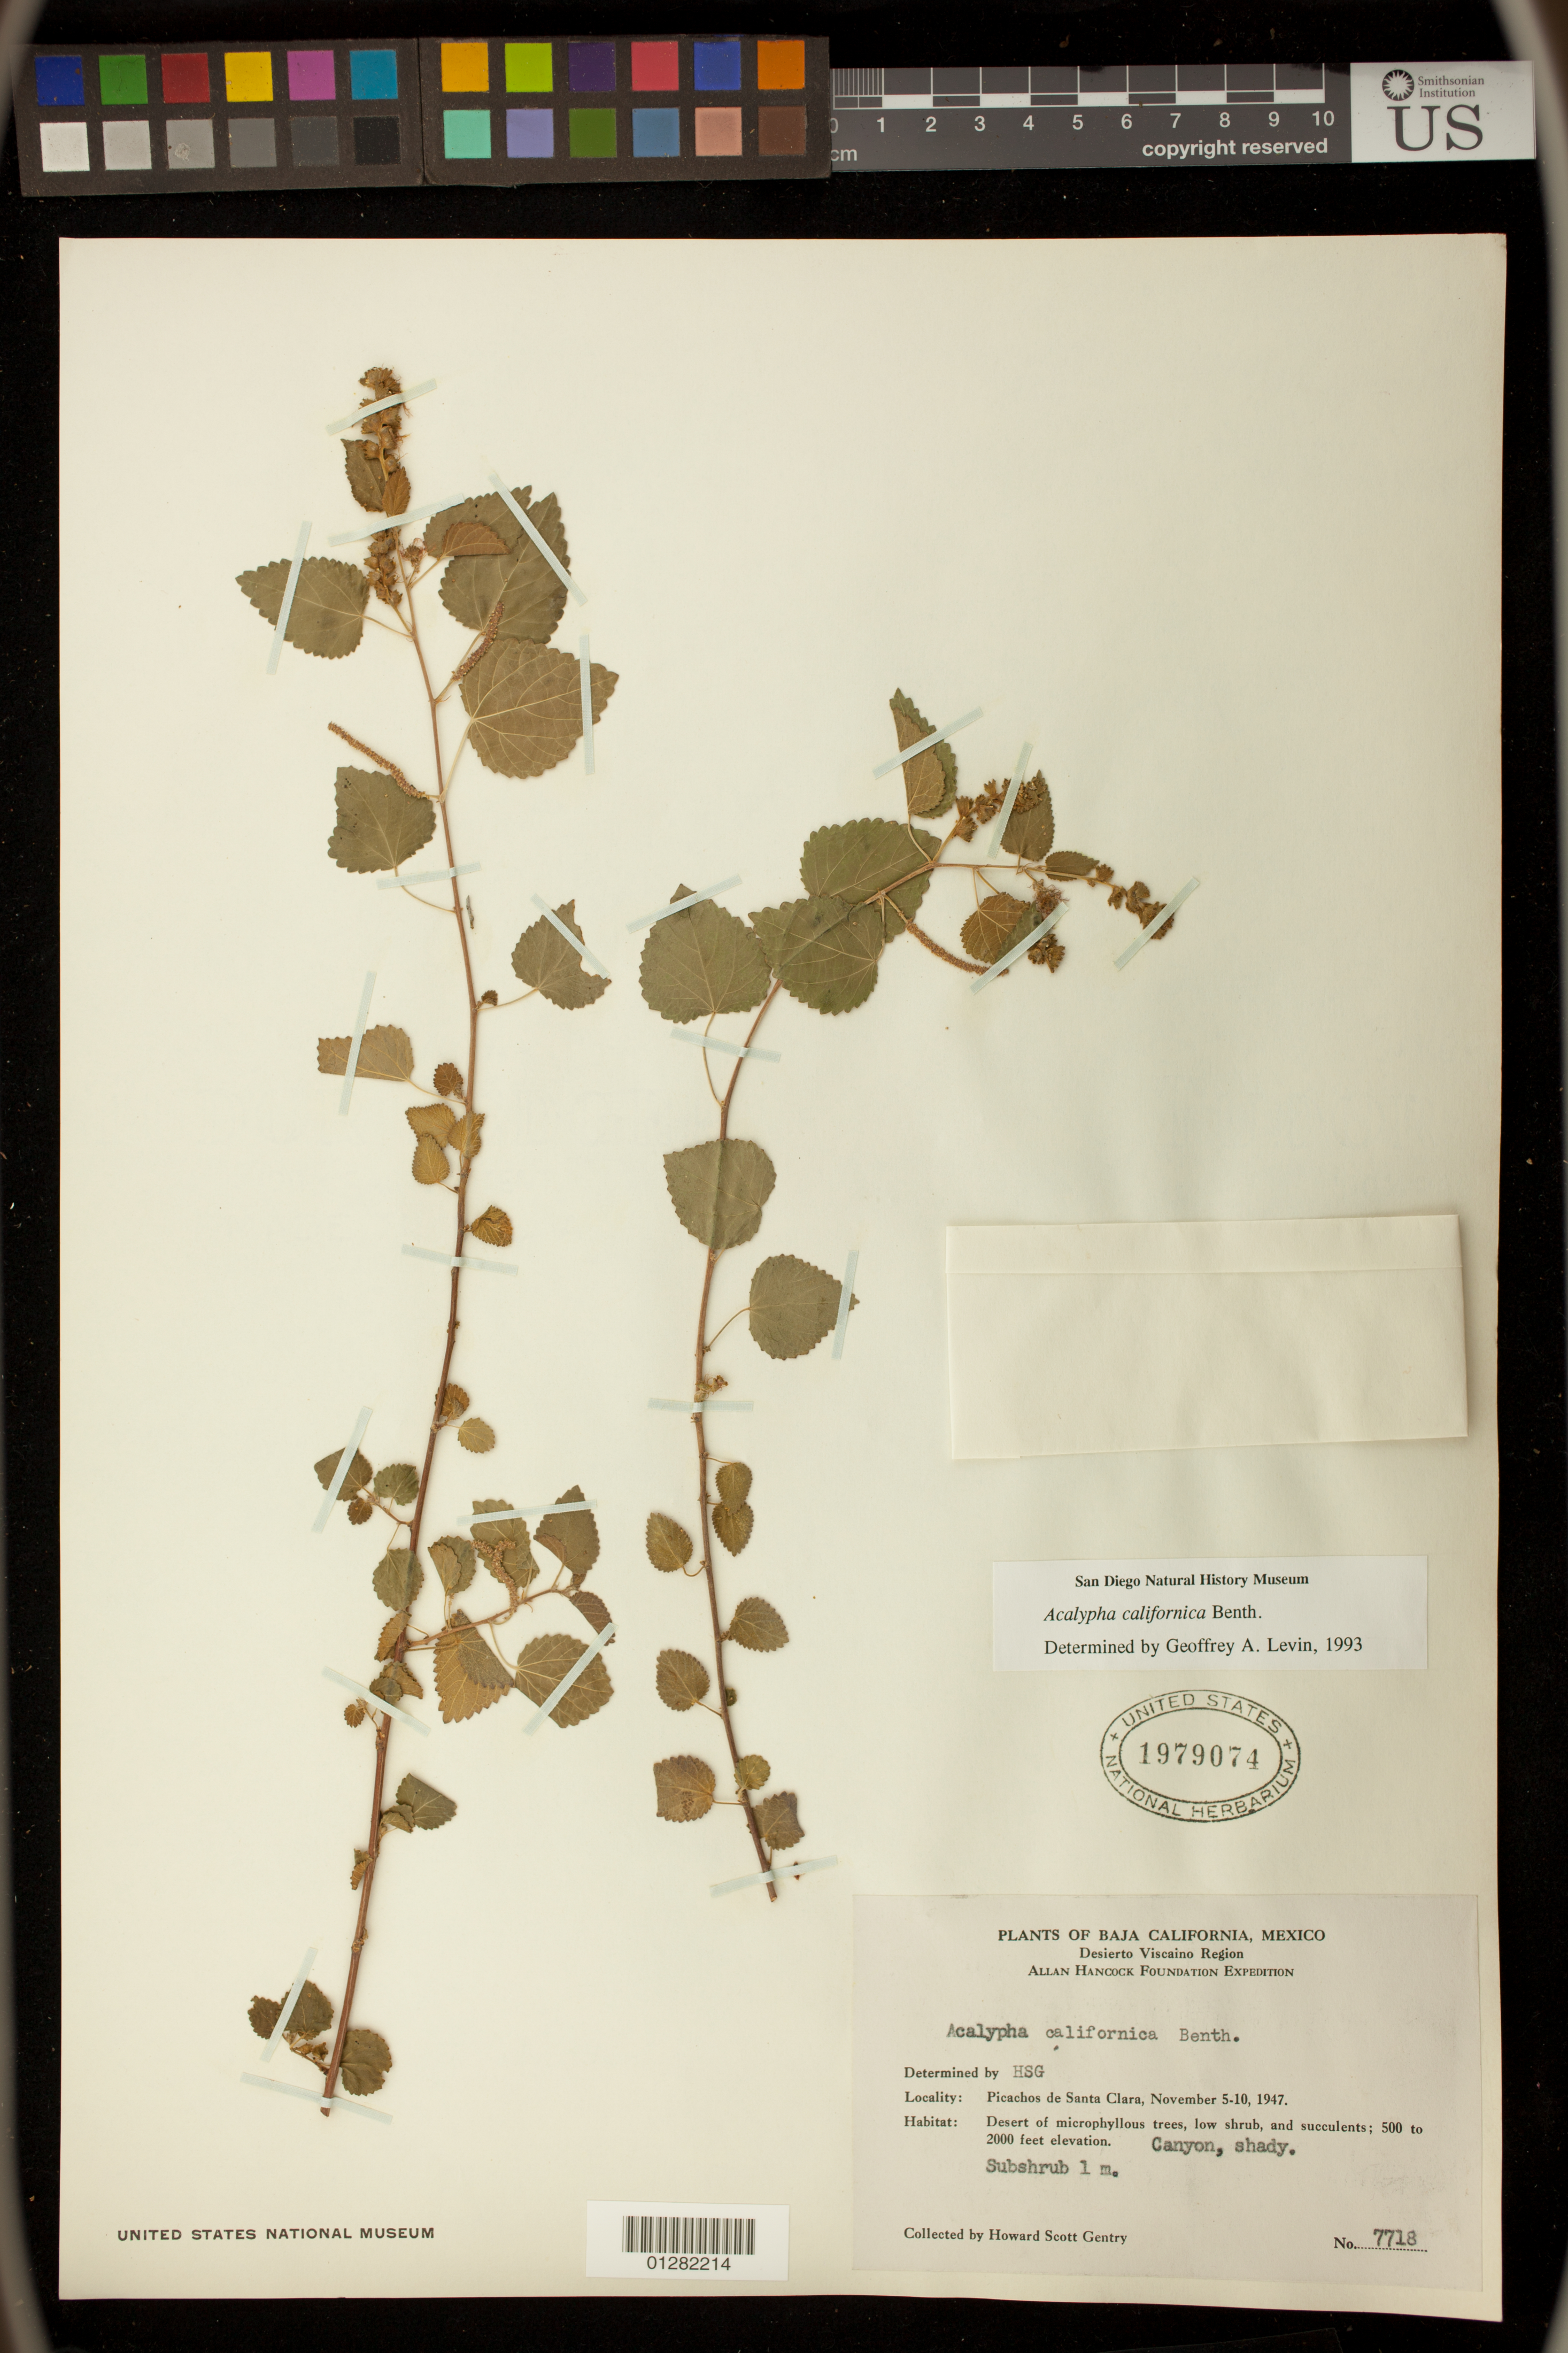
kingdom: Plantae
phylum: Tracheophyta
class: Magnoliopsida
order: Malpighiales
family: Euphorbiaceae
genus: Acalypha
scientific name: Acalypha californica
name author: Benth.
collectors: P. C. Standley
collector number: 7718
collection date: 1947-11-05/1947-11-10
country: Mexico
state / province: Baja California Sur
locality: Desierto Viscaino Region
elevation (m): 152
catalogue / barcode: US 1979074